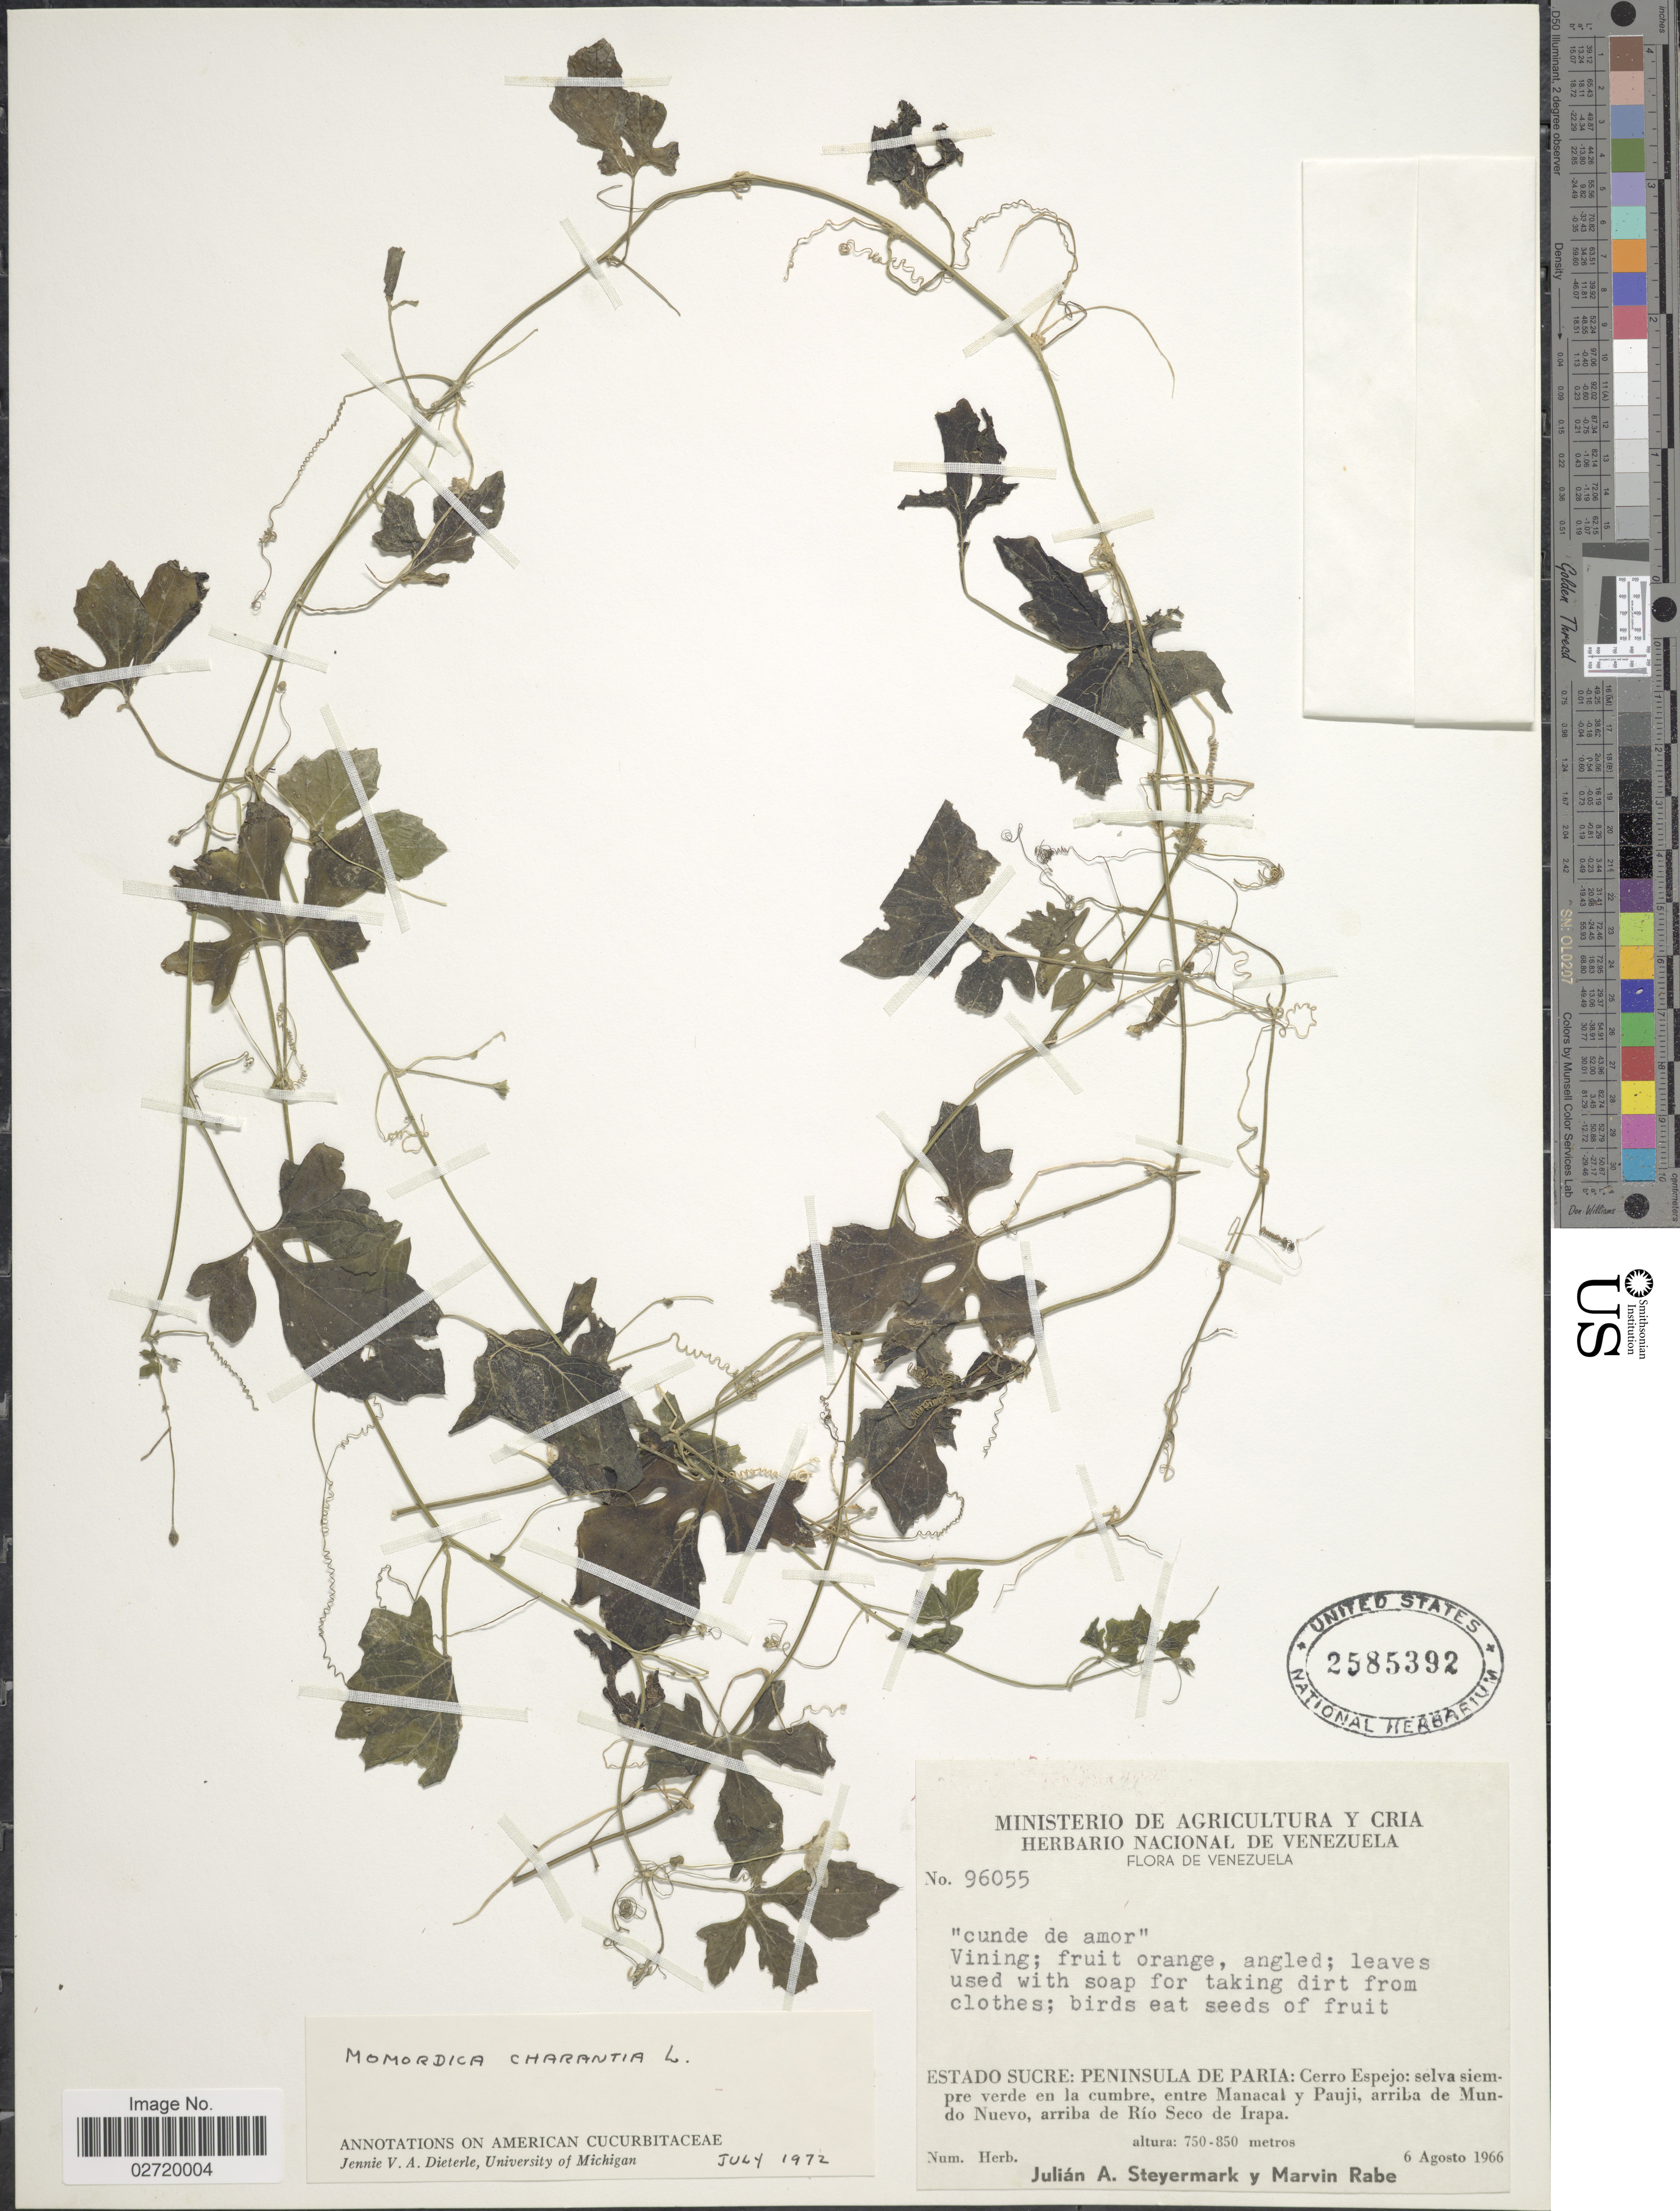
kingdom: Plantae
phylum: Tracheophyta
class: Magnoliopsida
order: Cucurbitales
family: Cucurbitaceae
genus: Momordica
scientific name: Momordica charantia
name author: L.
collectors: J. Steyermark & M. Rabe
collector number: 96055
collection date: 1966-08-06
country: Colombia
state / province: Sucre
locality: Peninsula de Paria: Cerro Espejo: selva siempre verde en la cumbre entre Manacal y Pauji, arriba de Mundo Nuevo, arriba de Rio Seco de Irapa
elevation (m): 750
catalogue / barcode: US 2585392